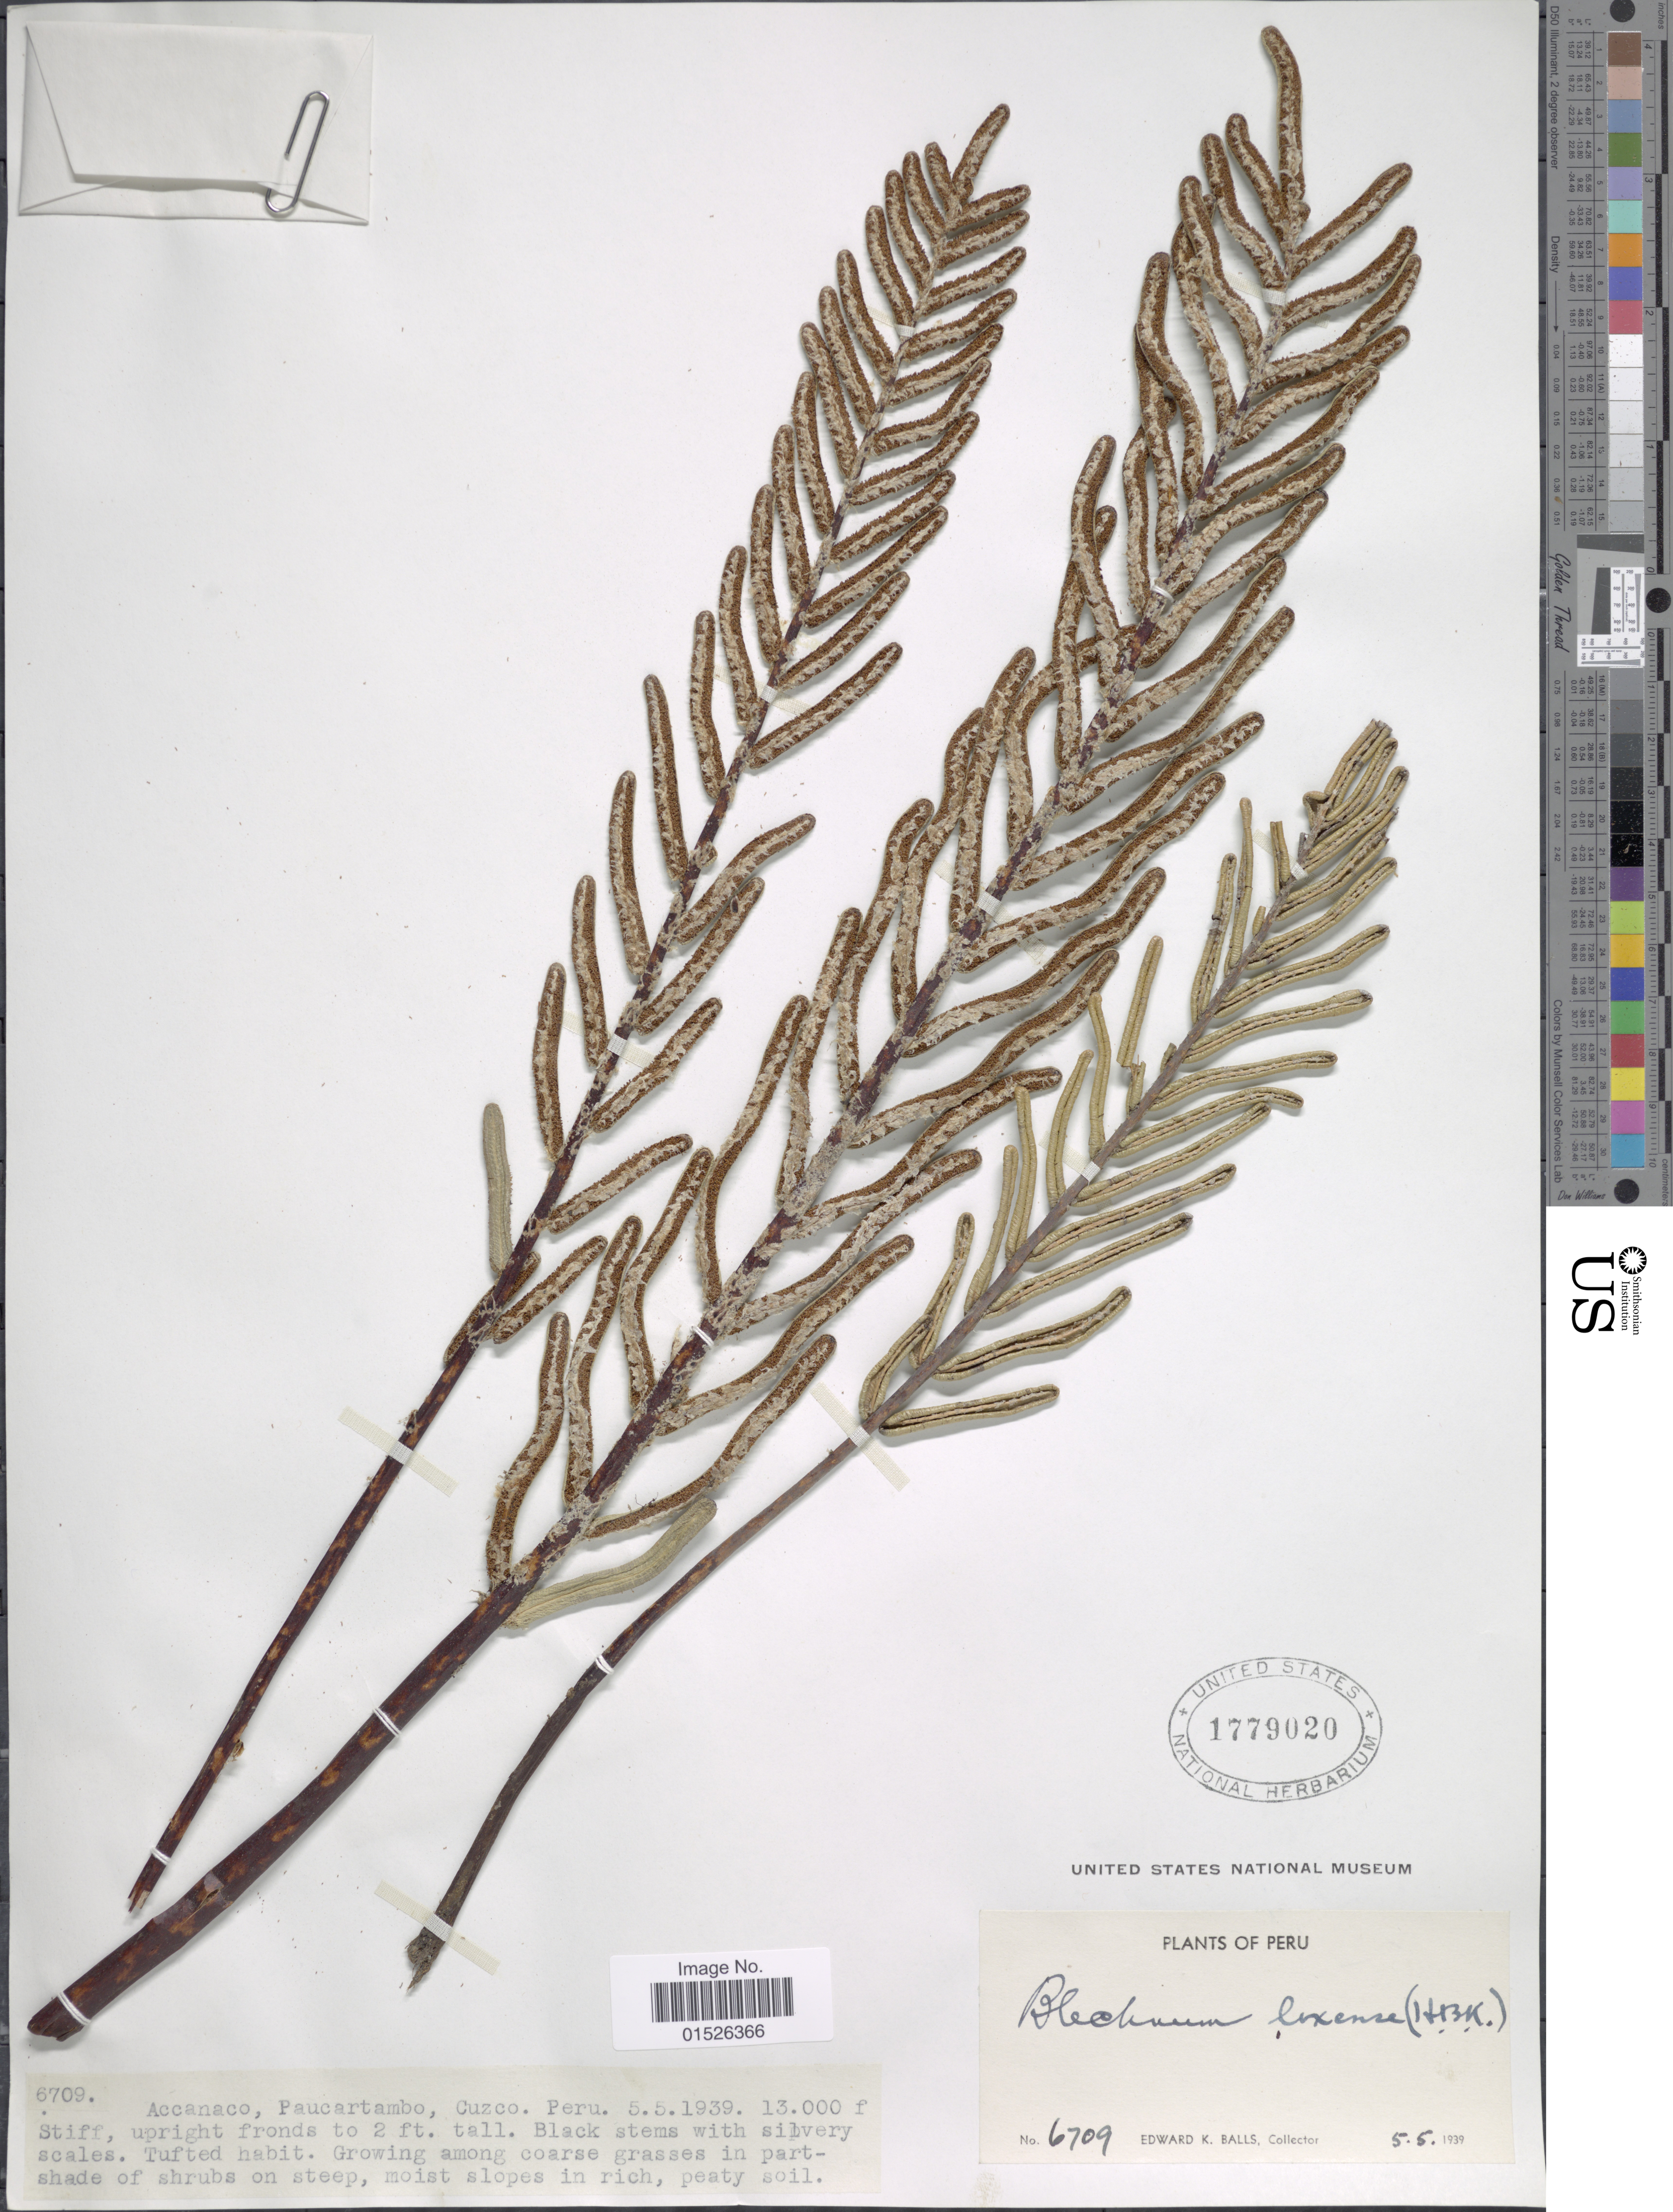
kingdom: Plantae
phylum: Tracheophyta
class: Polypodiopsida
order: Polypodiales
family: Blechnaceae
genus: Blechnum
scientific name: Blechnum loxense var. stenophyllum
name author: (Klotzsch) Lellinger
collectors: E. K. Balls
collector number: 6709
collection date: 1939-05-05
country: Peru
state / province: Cusco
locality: Peru. Accanaco, Paucartambo, Cuzco.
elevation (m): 3962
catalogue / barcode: US 1779020